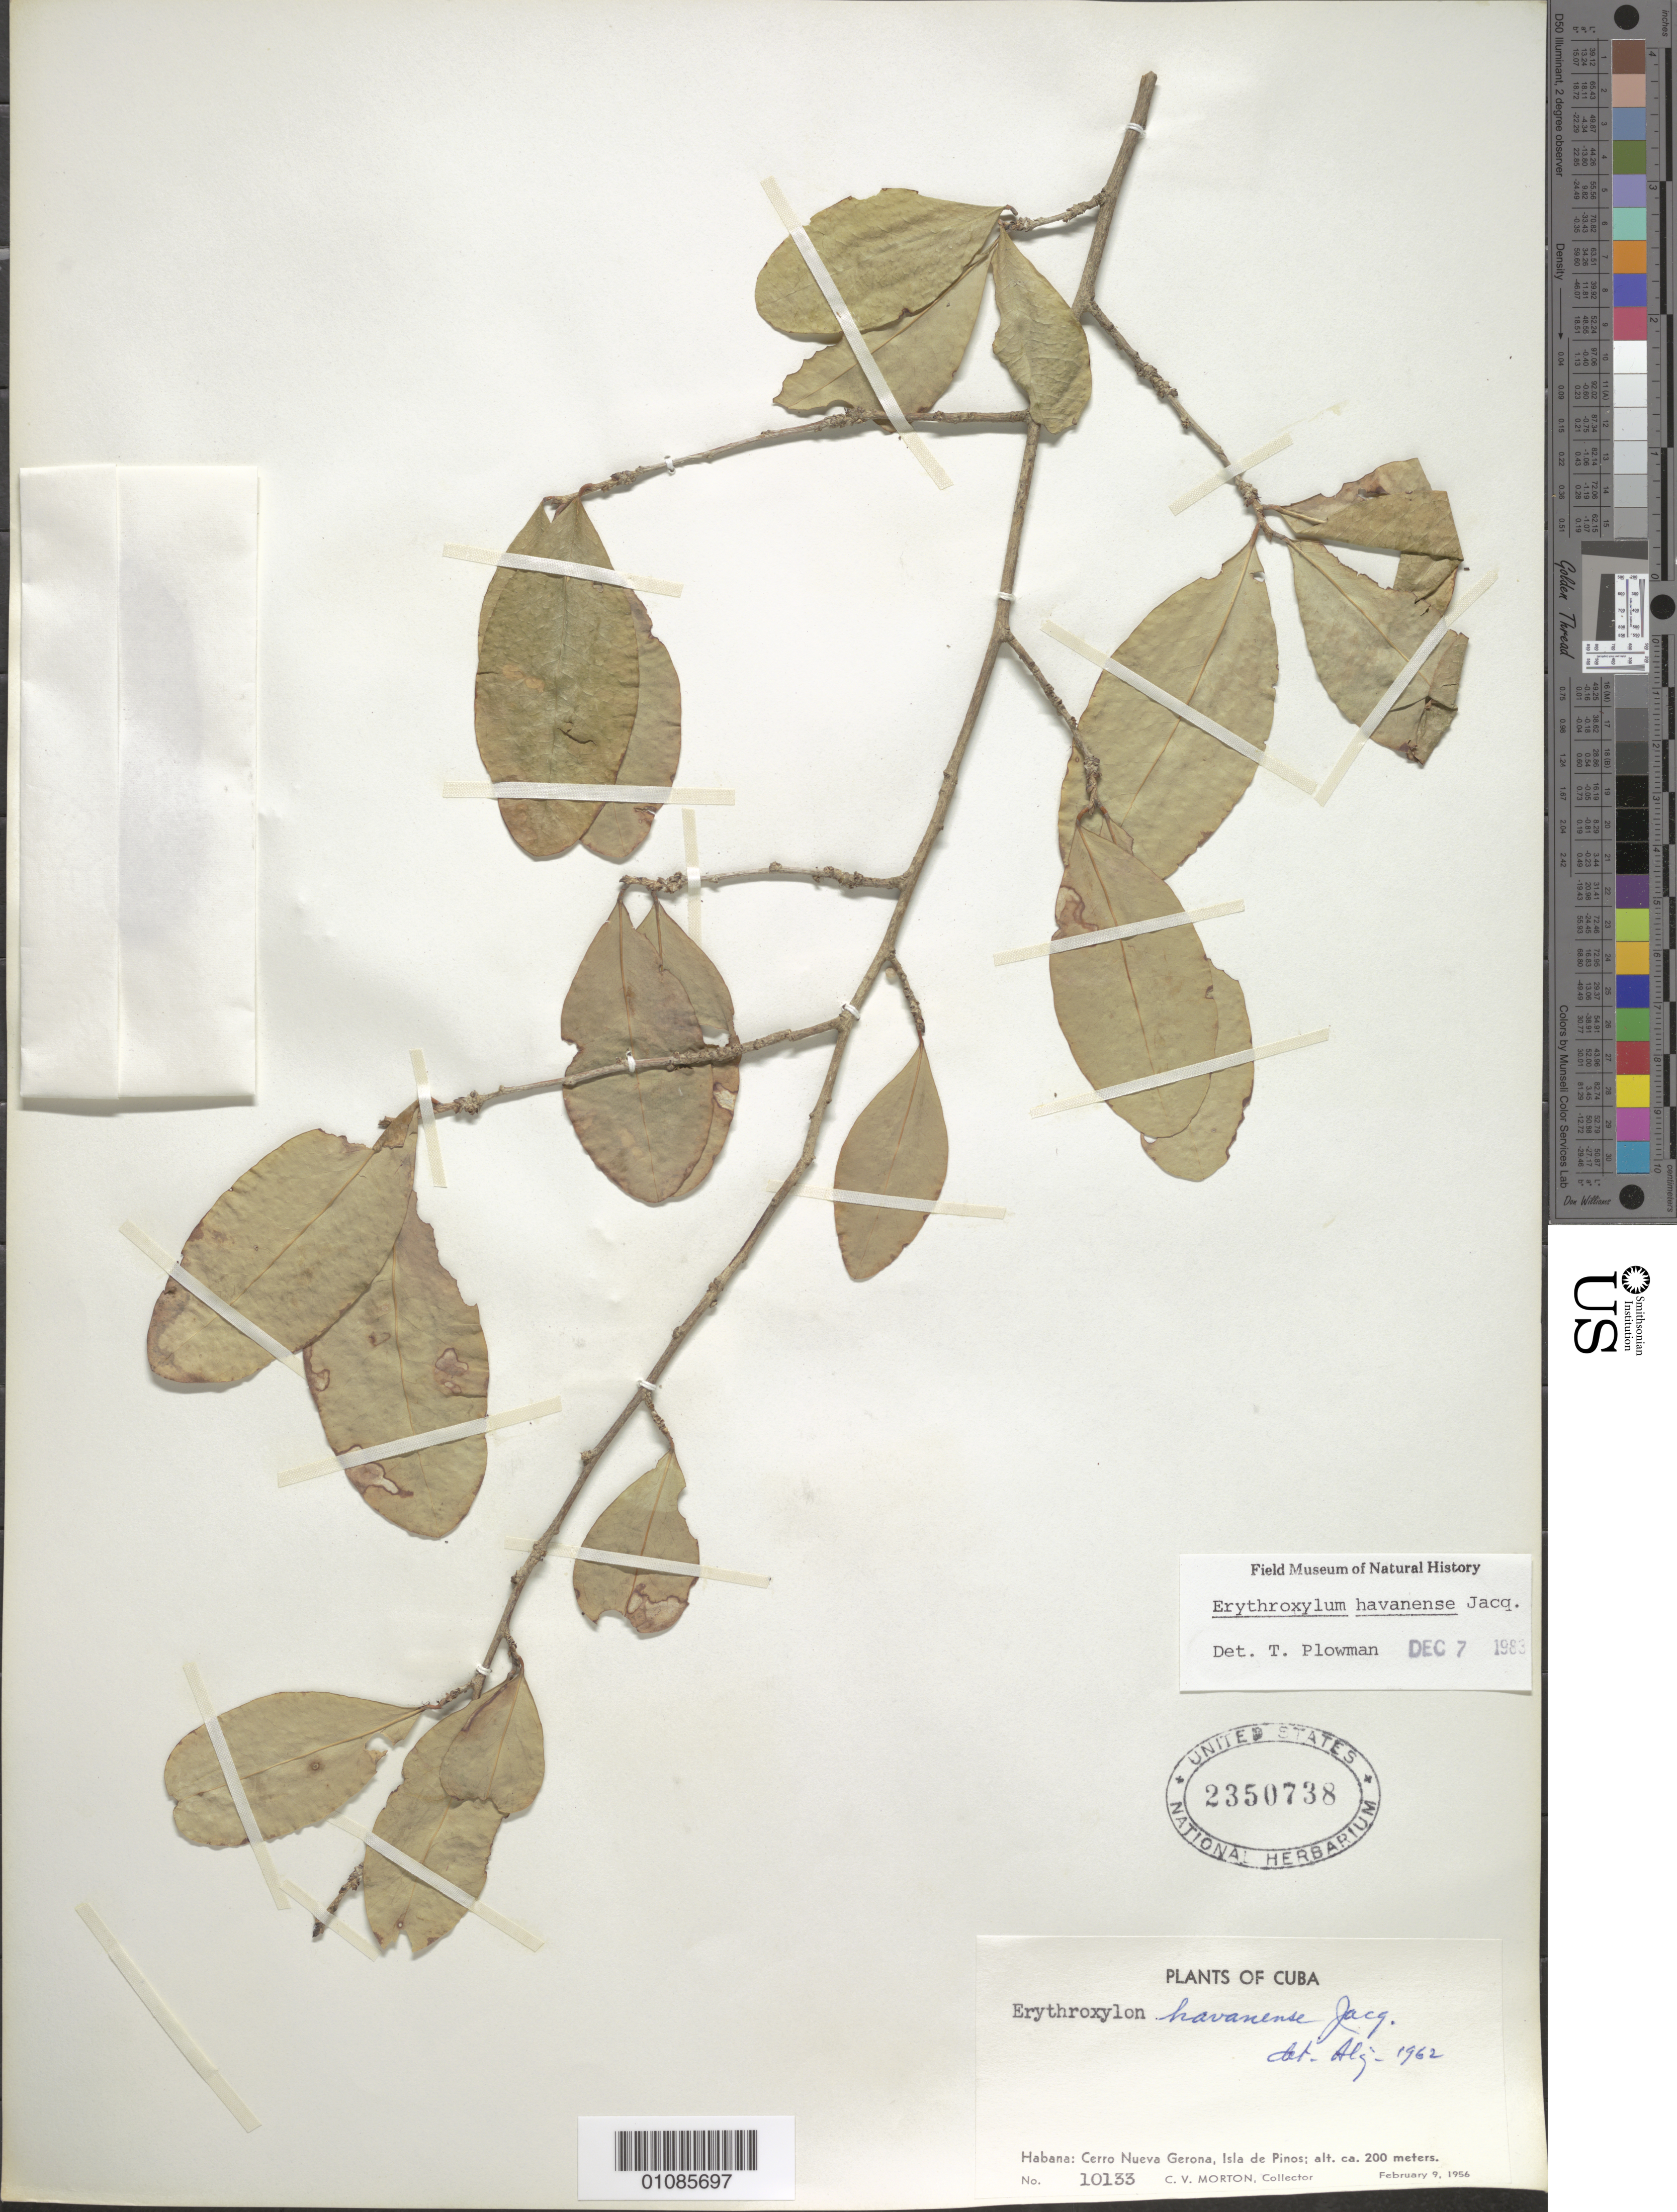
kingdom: Plantae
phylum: Tracheophyta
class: Magnoliopsida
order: Malpighiales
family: Erythroxylaceae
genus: Erythroxylum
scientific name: Erythroxylum havanense var. havanense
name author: Jacq.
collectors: C. V. Morton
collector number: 10133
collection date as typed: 09 Feb 1956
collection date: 1956-02-09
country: Cuba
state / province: Isla de La Juventud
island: Isla de la Juventud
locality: Isle of Pines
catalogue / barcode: US 2350738